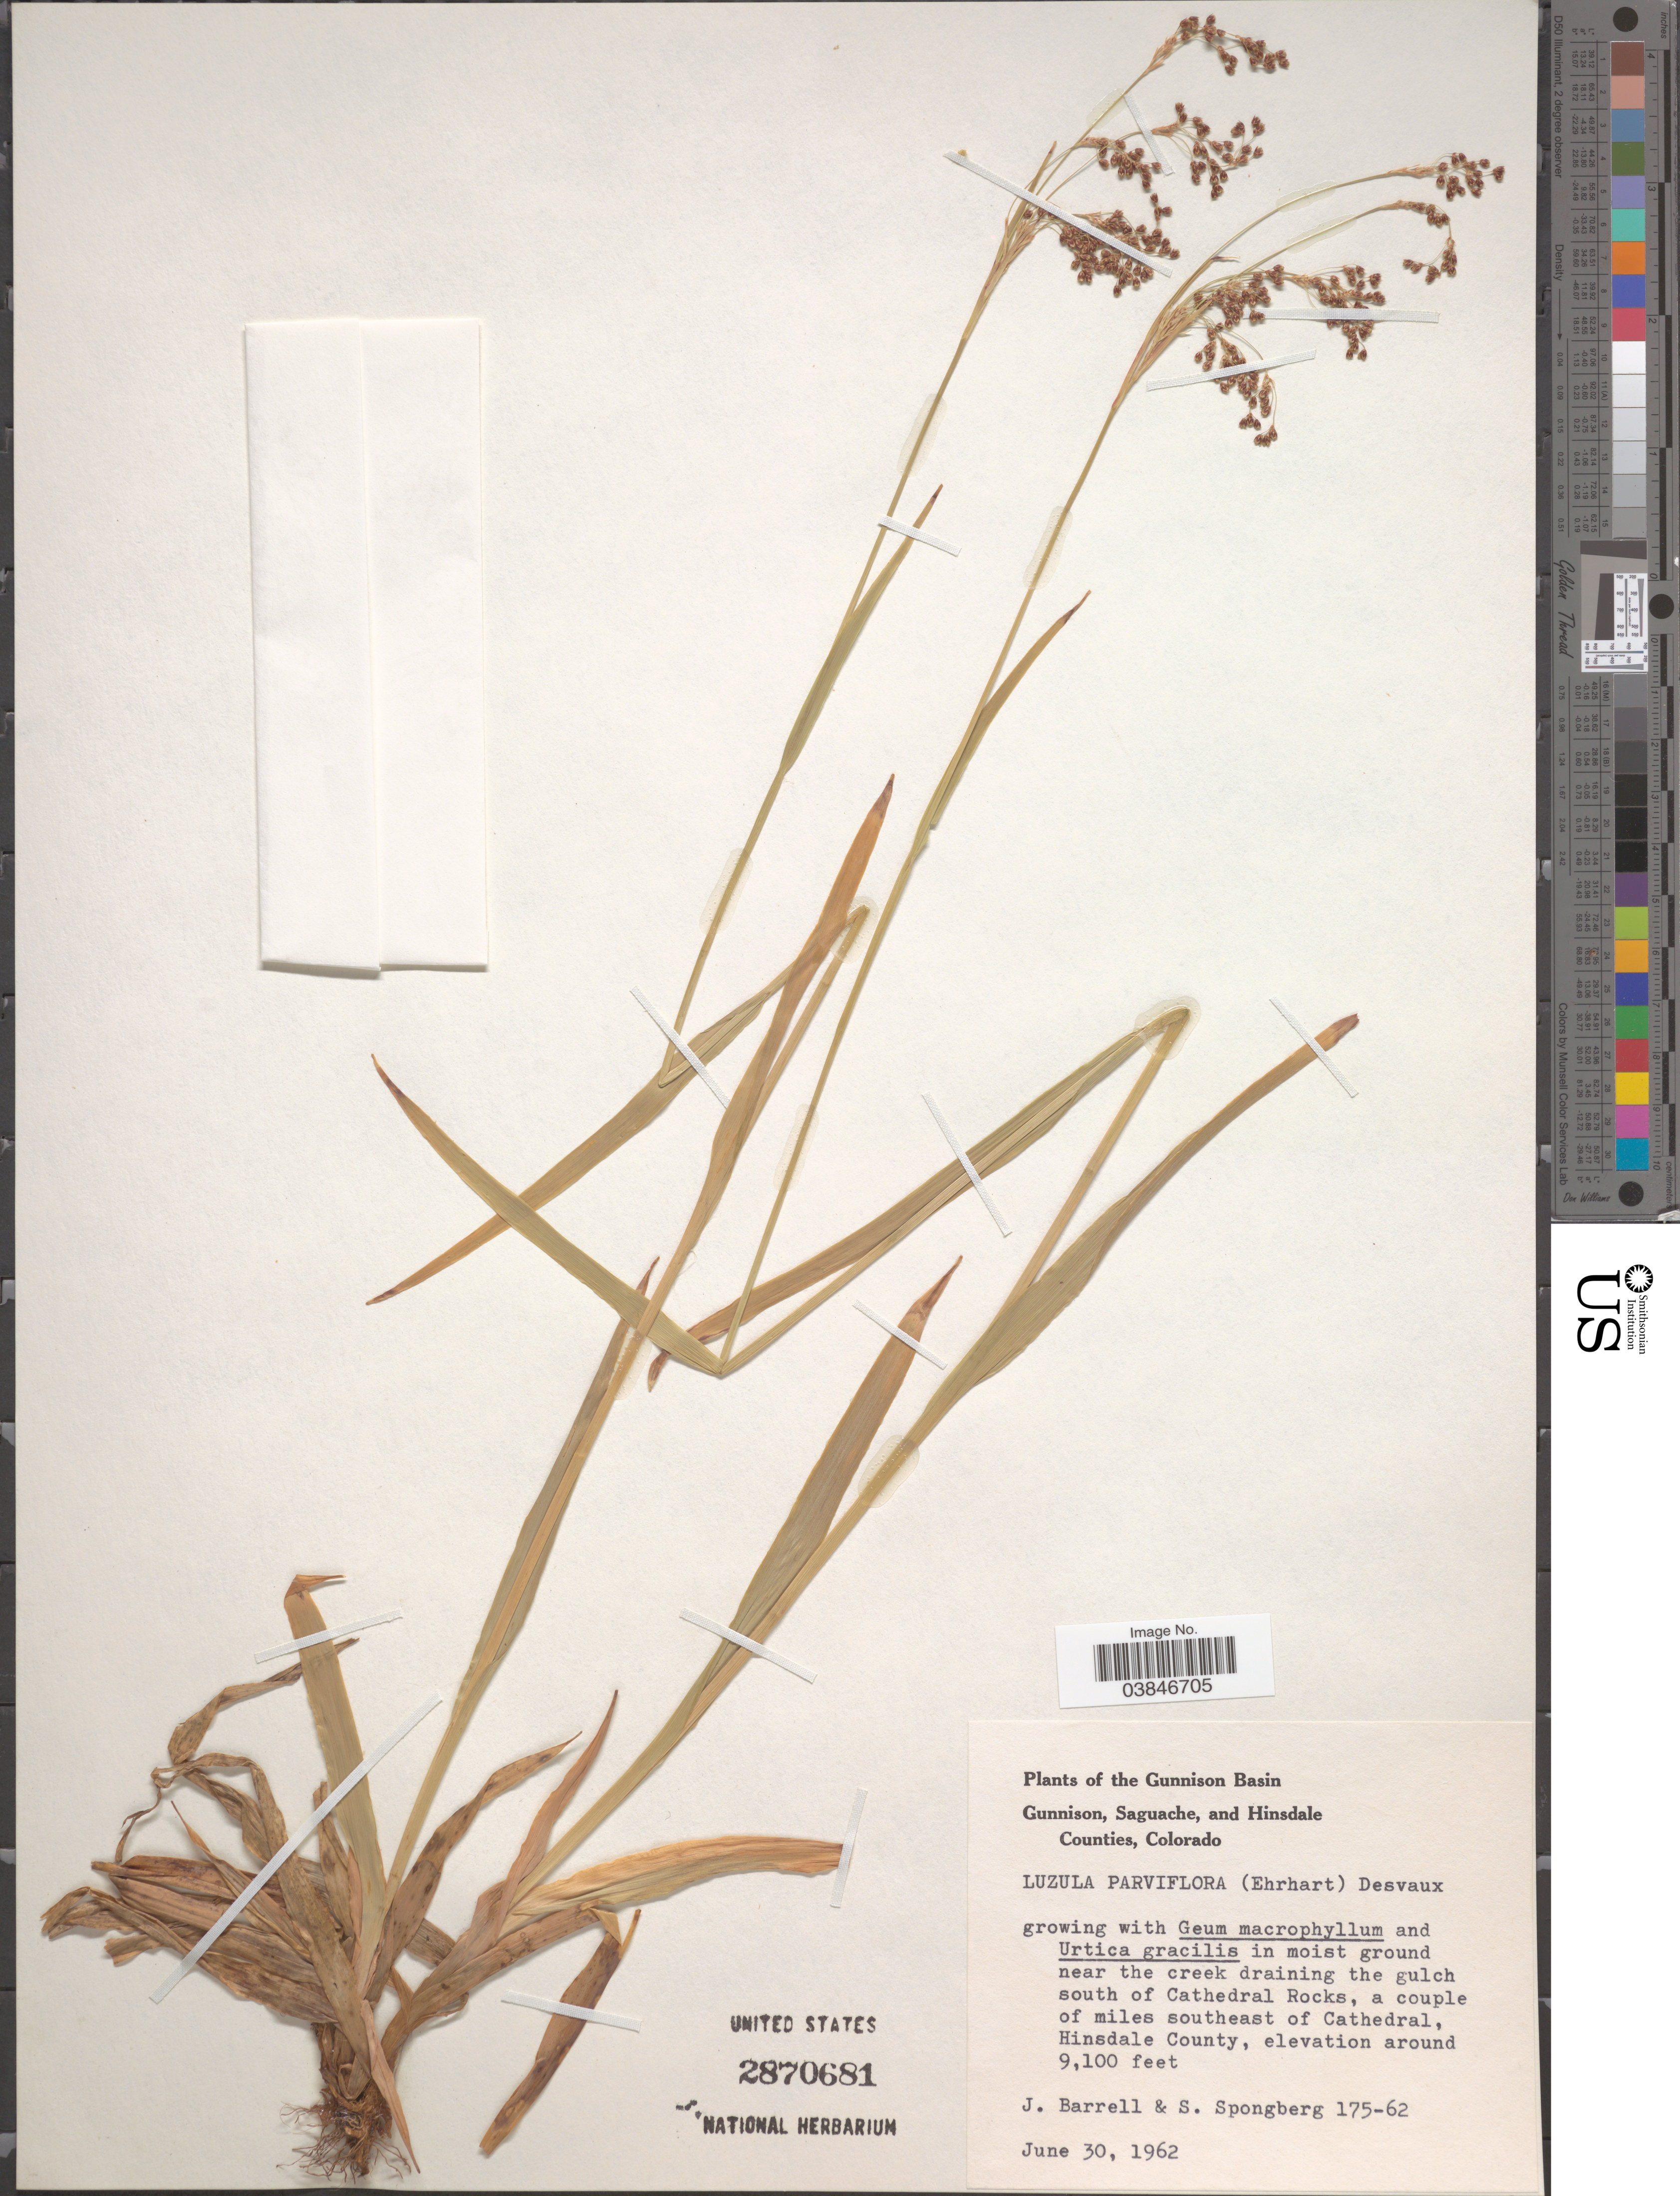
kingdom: Plantae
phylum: Tracheophyta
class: Liliopsida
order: Poales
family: Juncaceae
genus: Luzula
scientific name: Luzula parviflora subsp. parviflora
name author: (Ehrh.) Desv.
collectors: J. Barrell & S. A.Spongberg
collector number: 175-62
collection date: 1962-06-30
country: United States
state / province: Colorado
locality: The Gunnison Basin. Near the creek drainage the gulch south of Cathedral Rocks, a couple of miles southeast of Cathedral, Hinsdale County.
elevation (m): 2774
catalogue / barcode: US 2870681